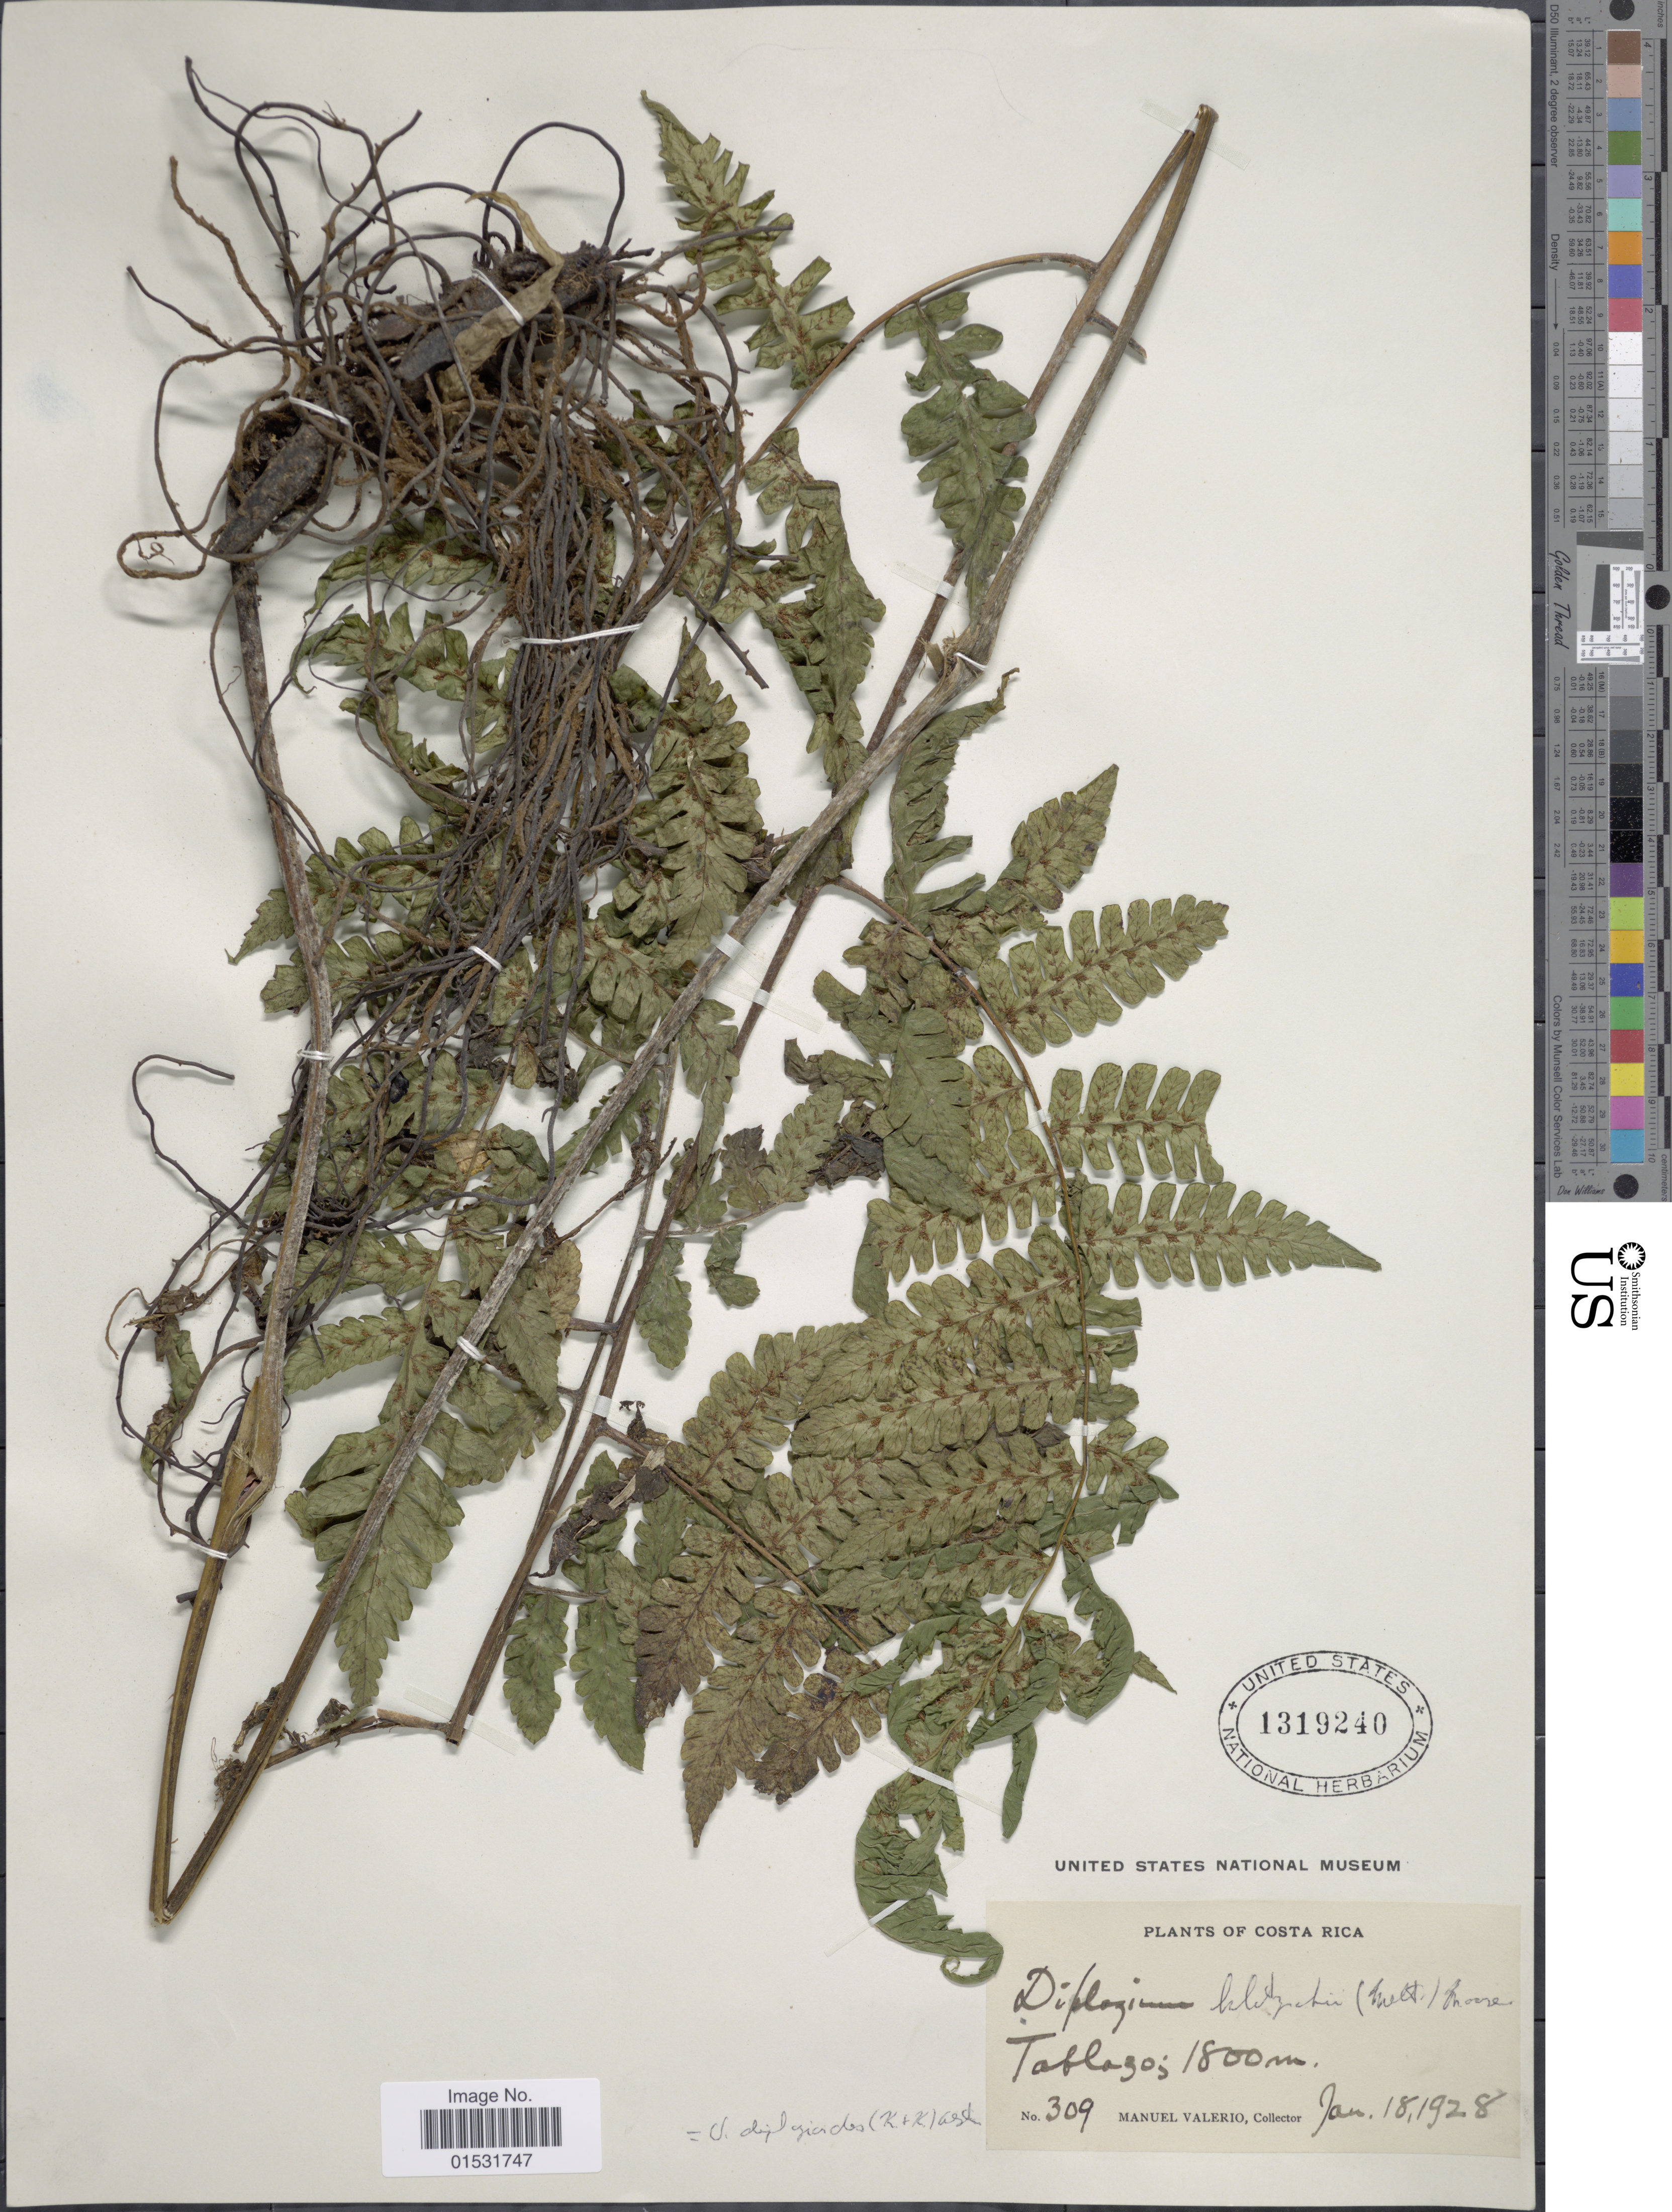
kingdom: Plantae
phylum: Tracheophyta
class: Polypodiopsida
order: Polypodiales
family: Athyriaceae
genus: Diplazium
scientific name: Diplazium diplazioides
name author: (Klotzsch & H. Karst.) Alston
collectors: M. Valerio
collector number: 309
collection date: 1928-01-18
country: Costa Rica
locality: Tablazo.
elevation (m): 1800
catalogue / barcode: US 1319240